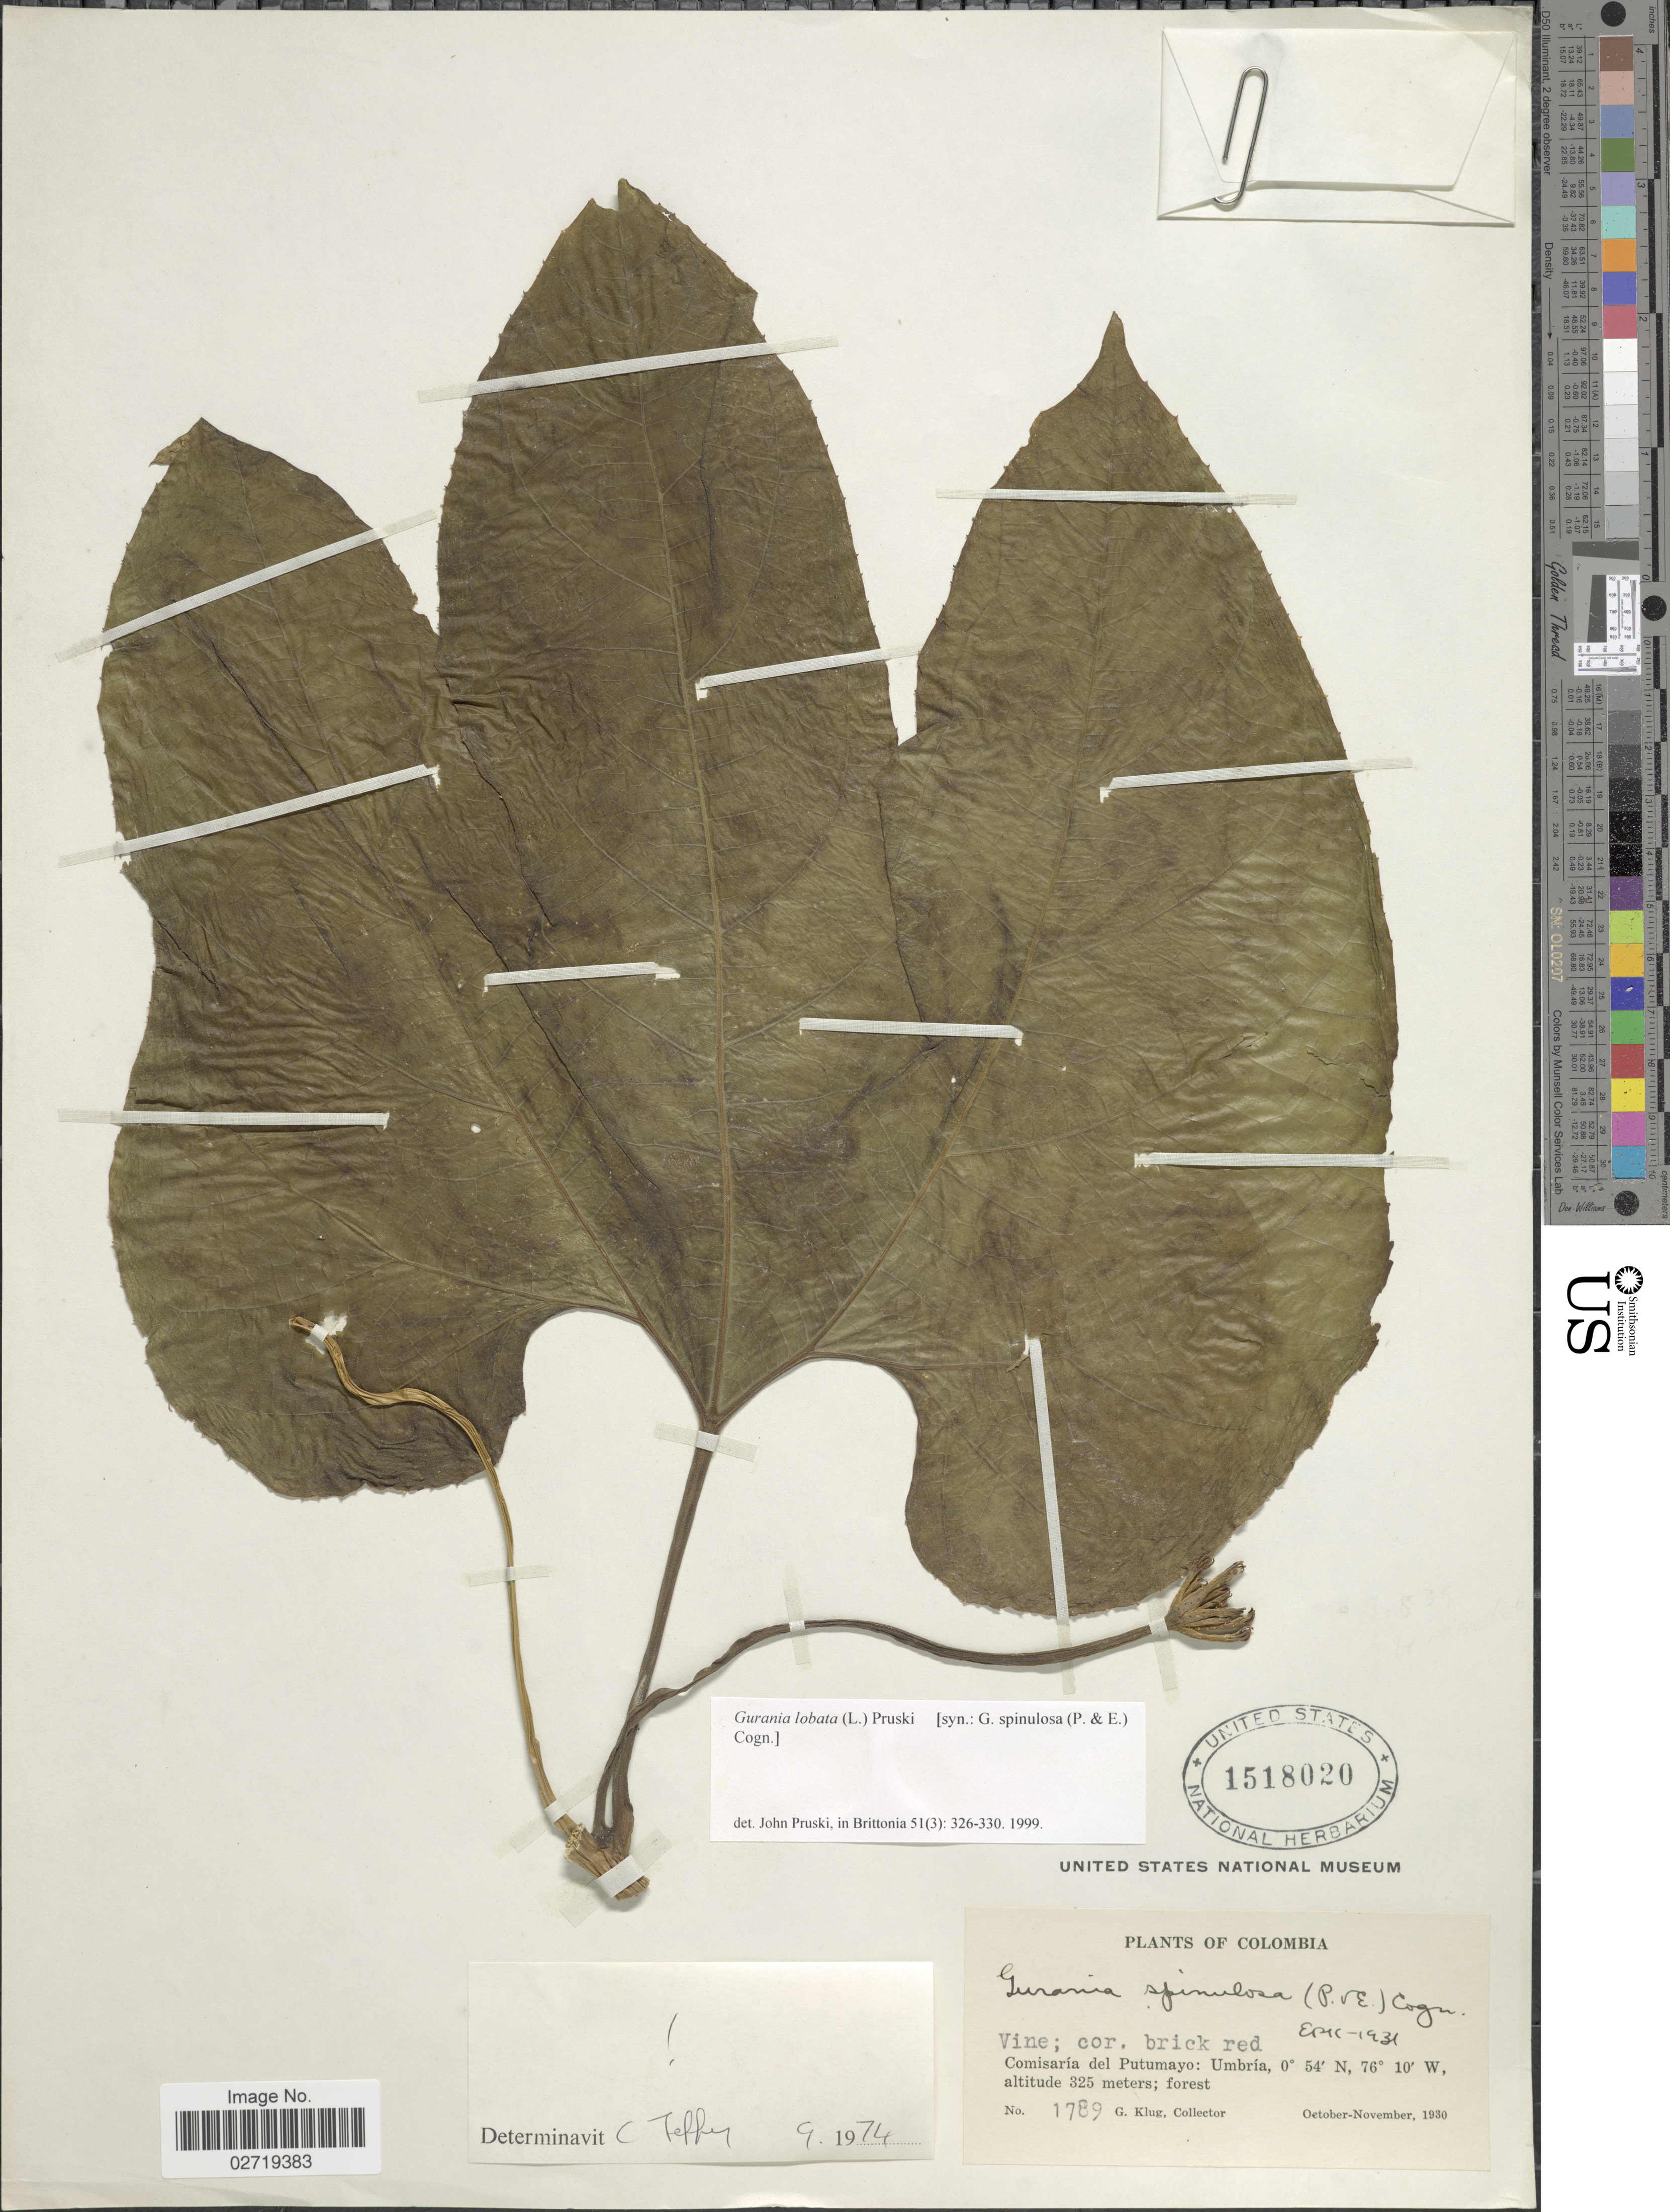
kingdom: Plantae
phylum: Tracheophyta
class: Magnoliopsida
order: Cucurbitales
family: Cucurbitaceae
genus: Gurania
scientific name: Gurania lobata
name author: (L.) Pruski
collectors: G. Klug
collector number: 1789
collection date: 1930-10/1930-11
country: Colombia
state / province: Putumayo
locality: Comisaría del Putumayo: Umbría; forest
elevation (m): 325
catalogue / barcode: US 1518020